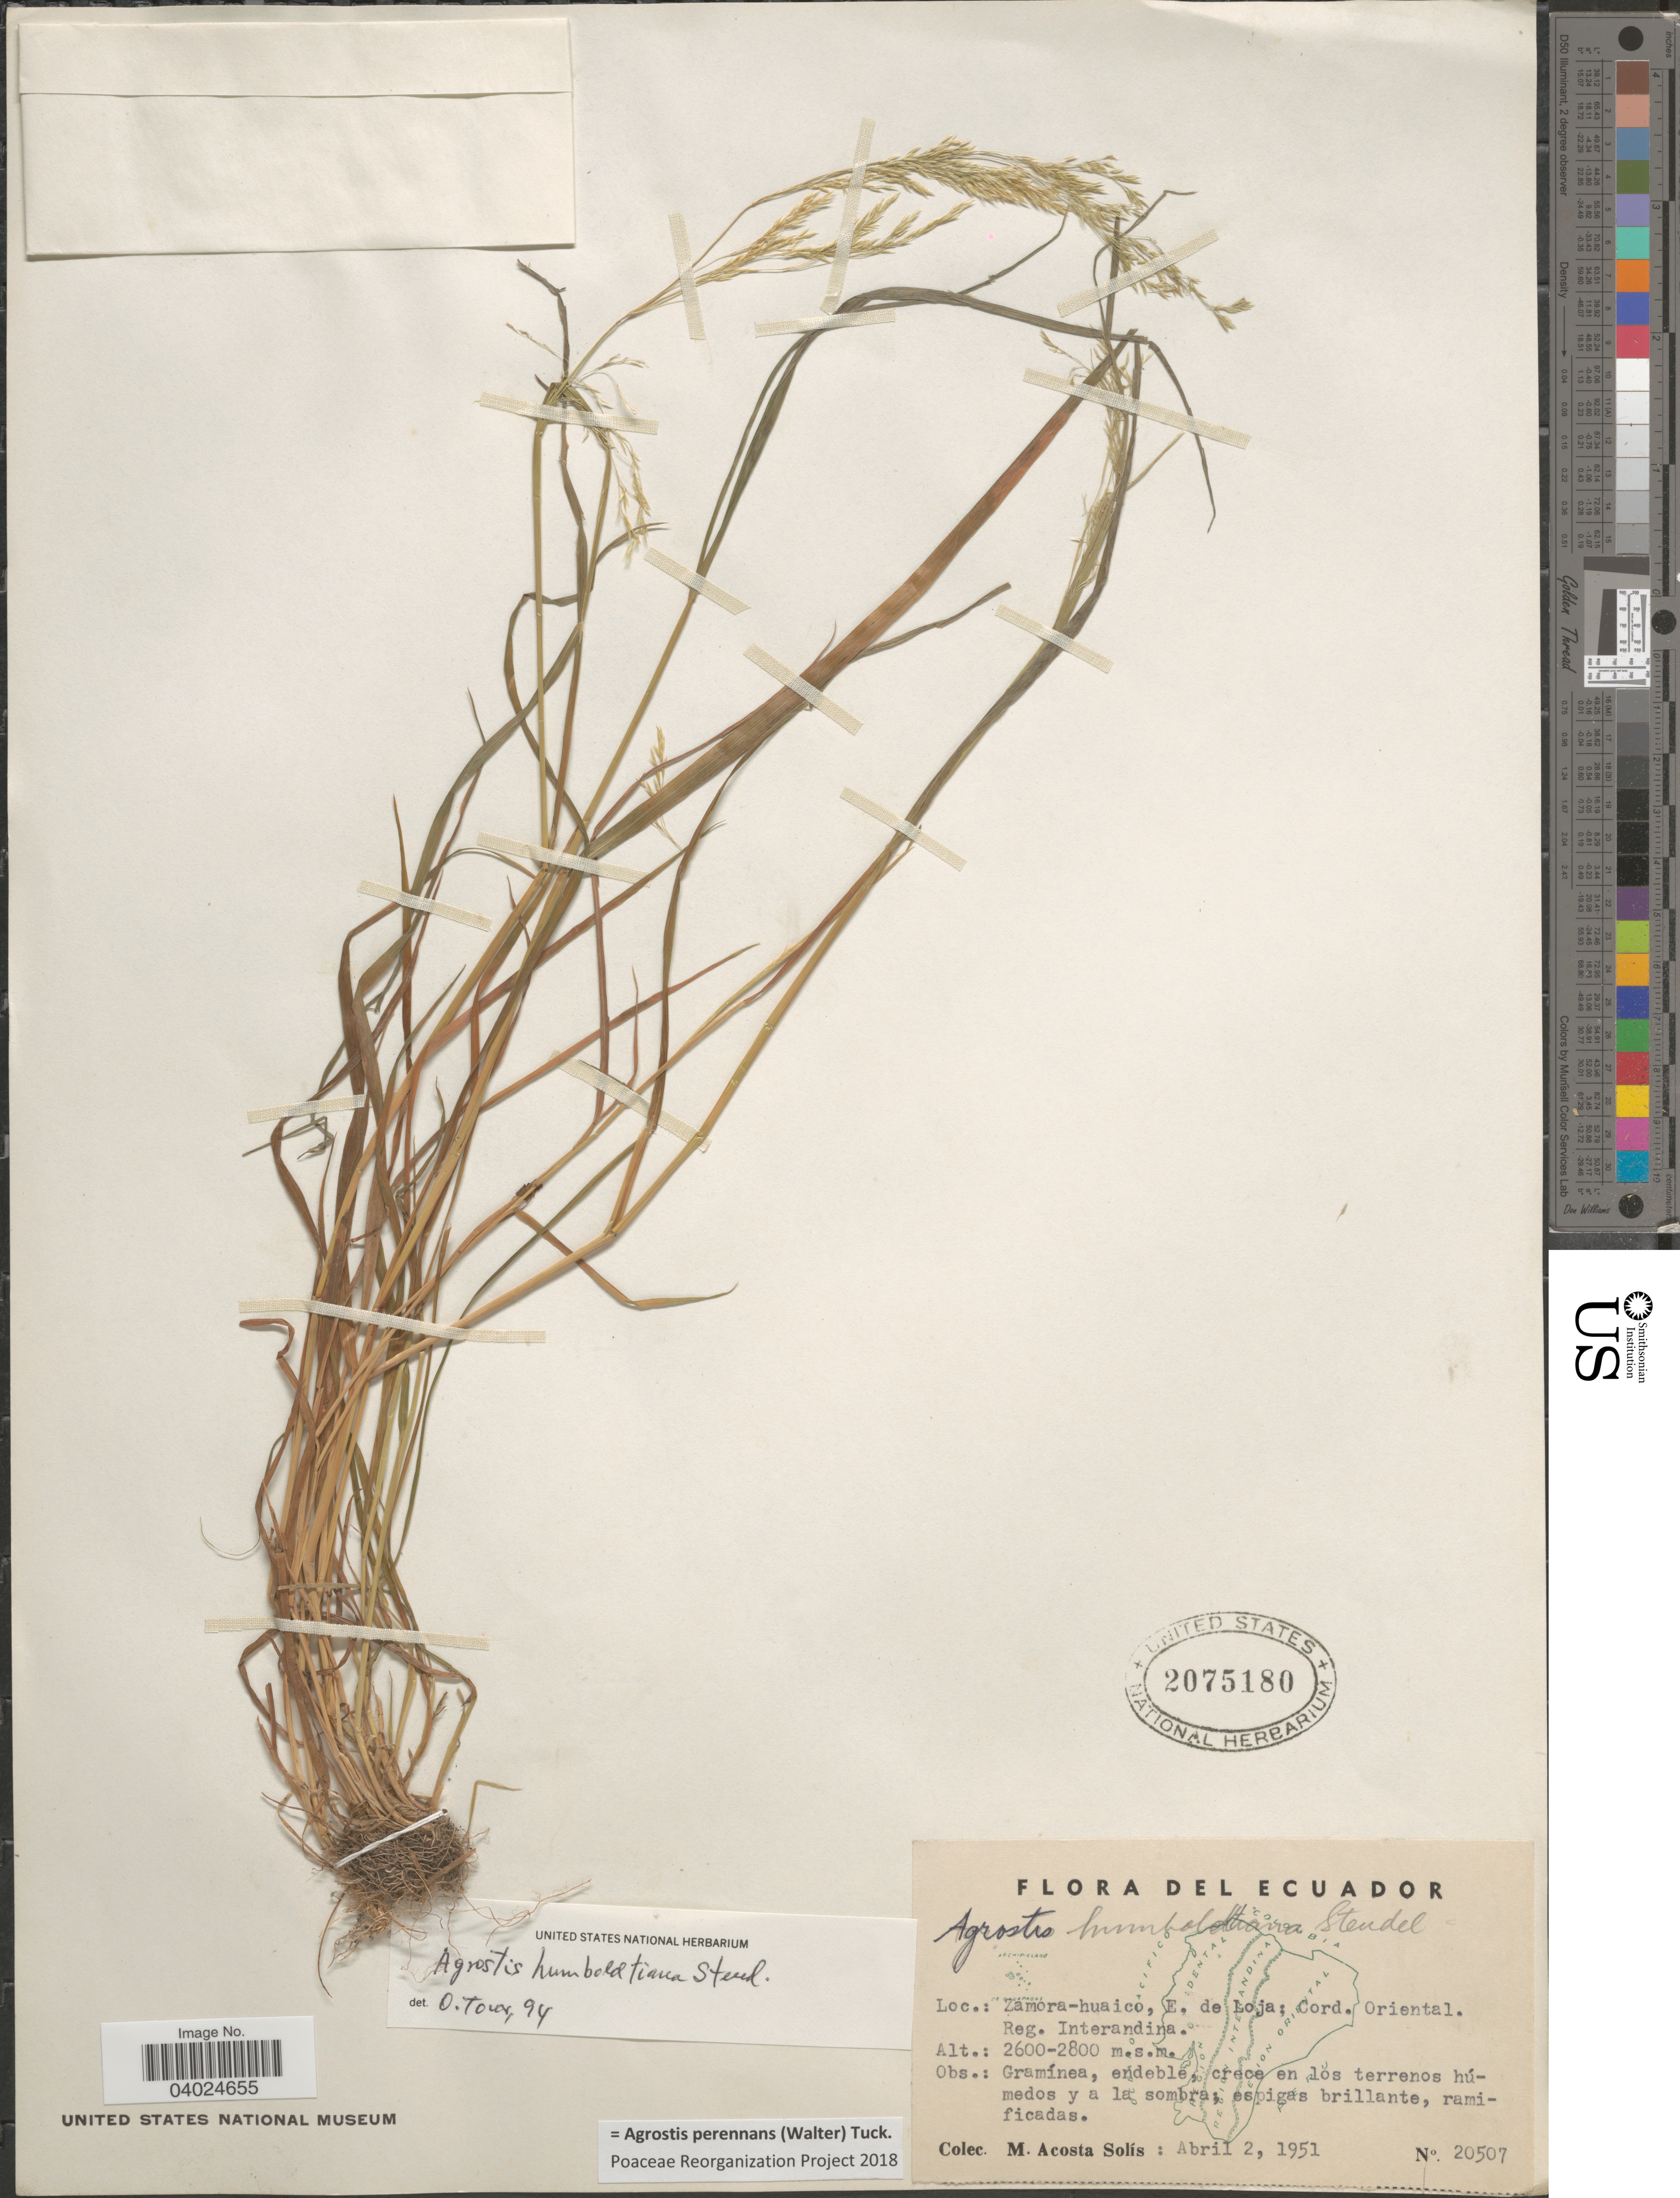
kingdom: Plantae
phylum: Tracheophyta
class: Liliopsida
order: Poales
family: Poaceae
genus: Agrostis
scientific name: Agrostis perennans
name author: (Walter) Tuck.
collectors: M. Acosta Solis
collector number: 20507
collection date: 1951-04-02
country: Ecuador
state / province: Loja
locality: Zamora-huaico, E. de Loja; Cord. Oriental. Reg. Interandina.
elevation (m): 2600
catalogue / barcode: US 2075180